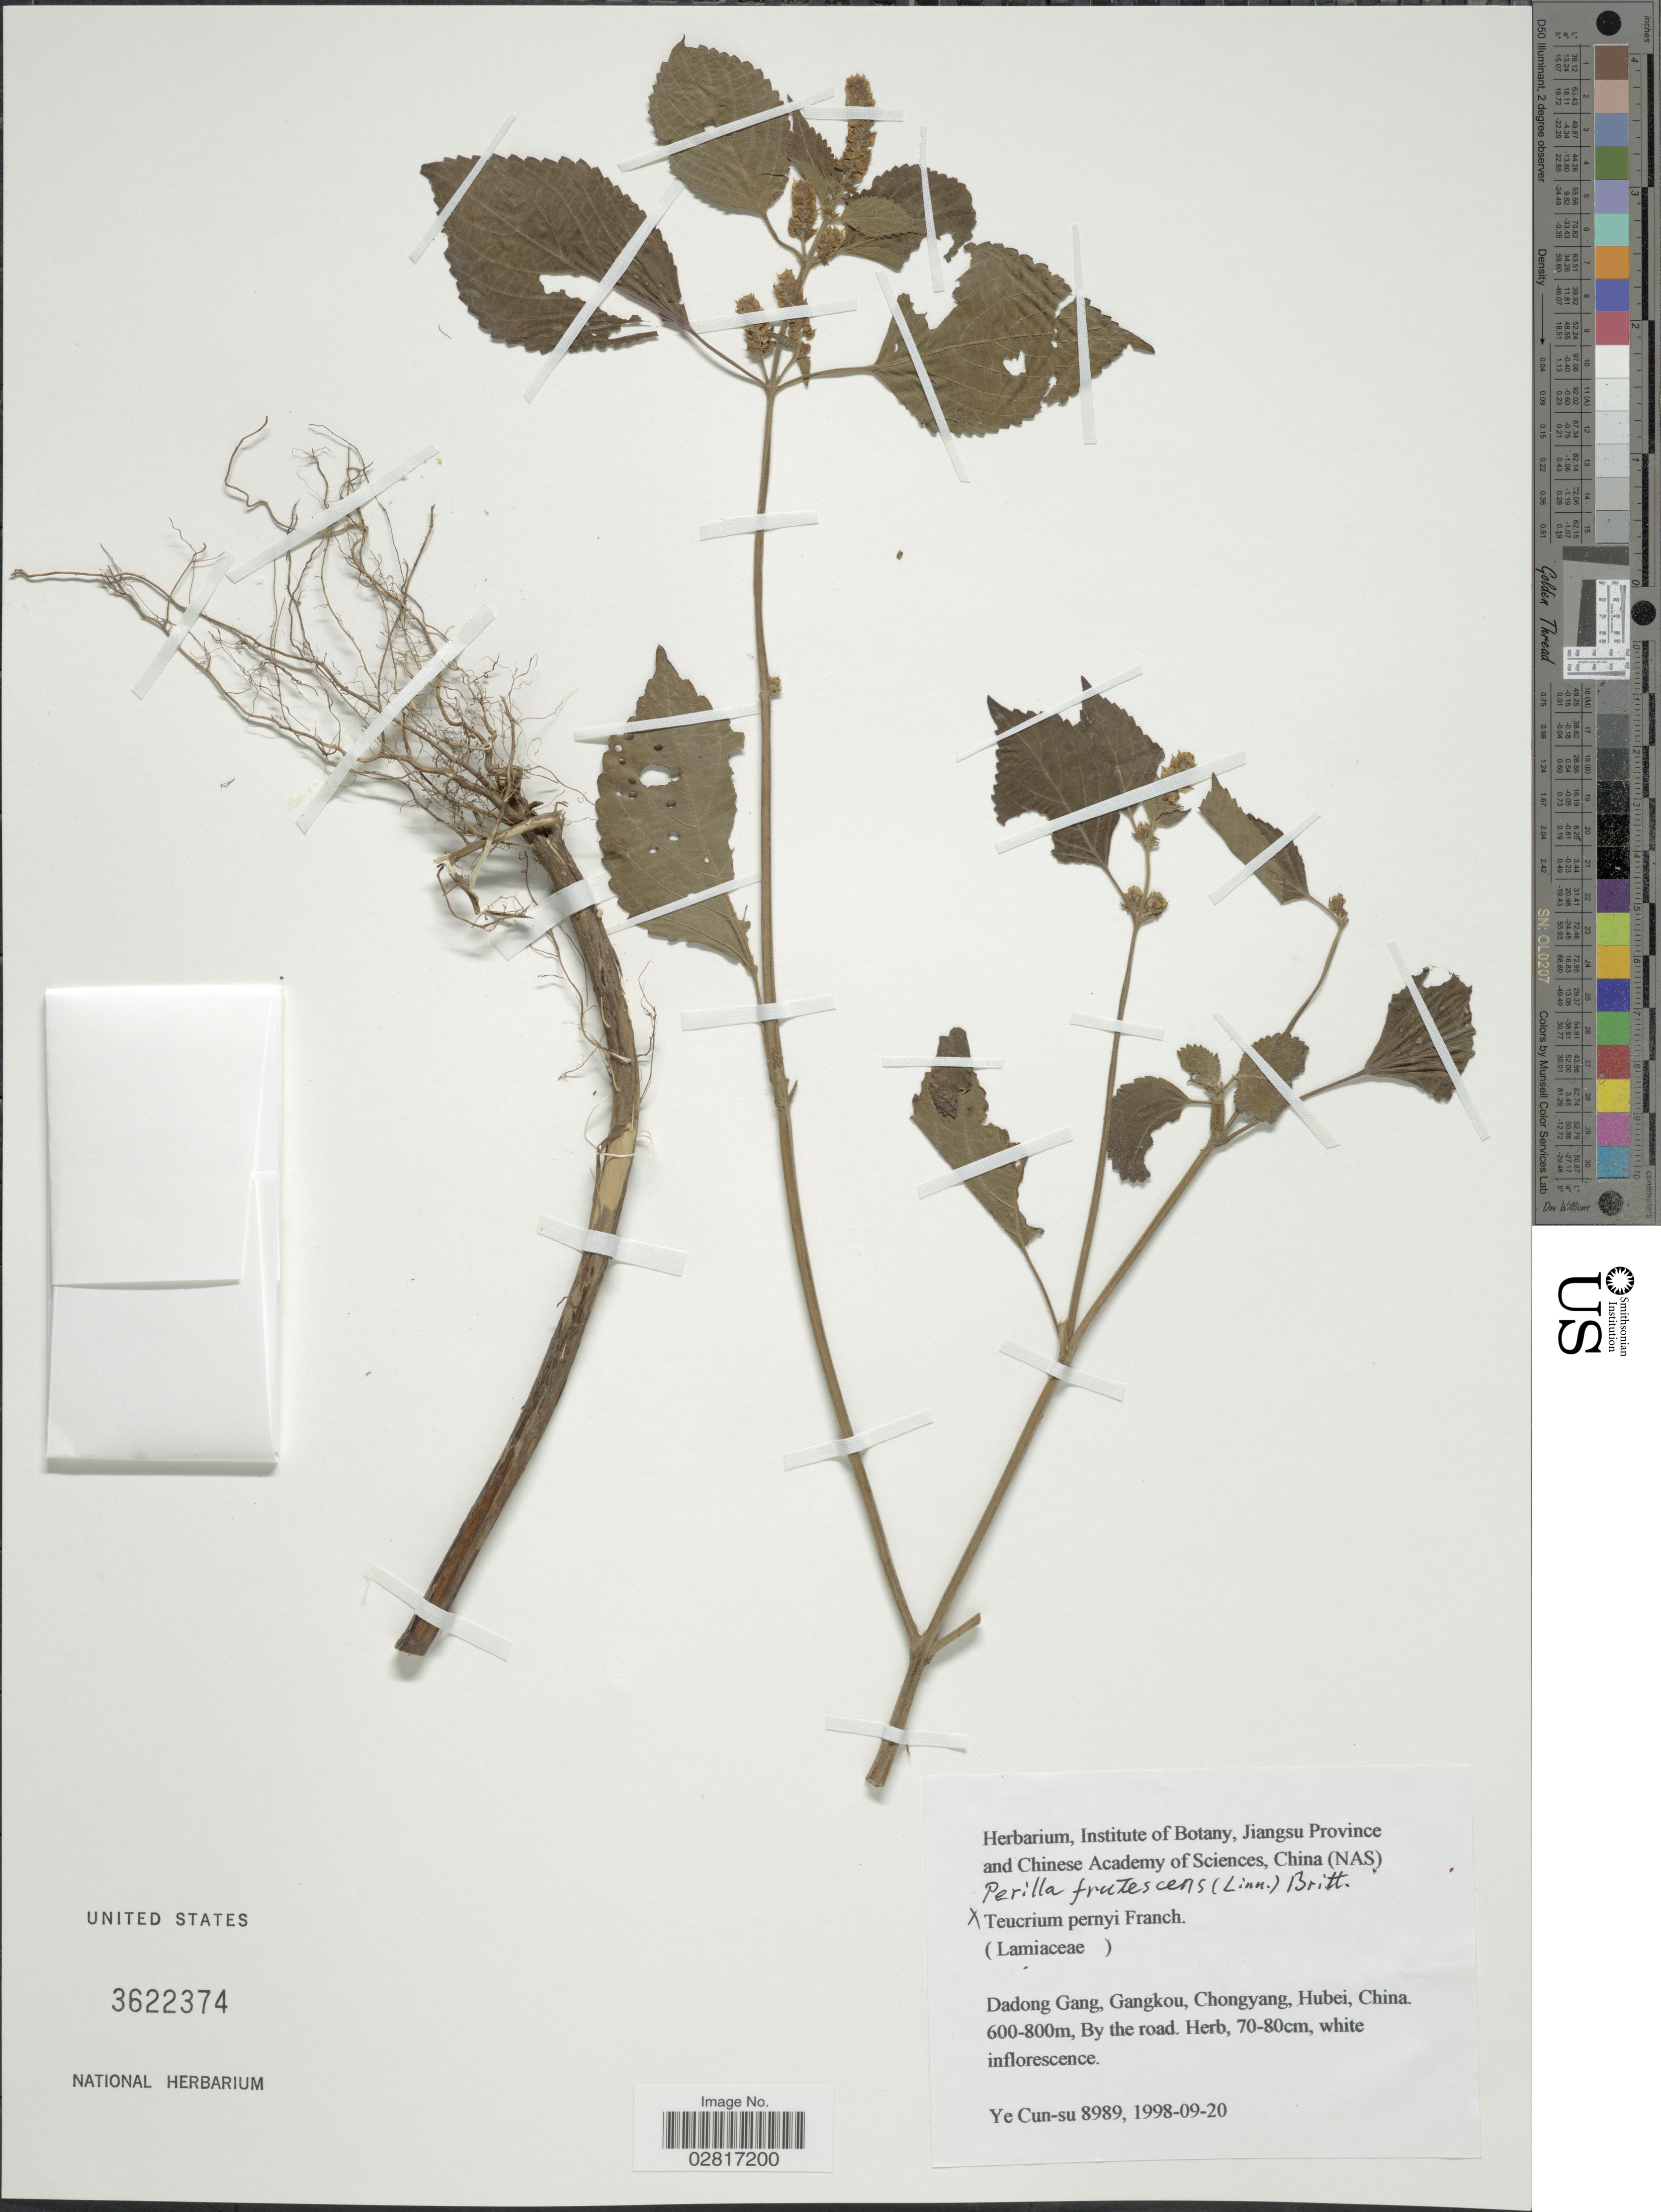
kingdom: Plantae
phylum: Tracheophyta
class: Magnoliopsida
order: Lamiales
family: Lamiaceae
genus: Perilla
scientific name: Perilla frutescens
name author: (L.) Britton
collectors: Ye Cun-su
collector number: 8989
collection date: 1998-09-20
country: China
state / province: Hubei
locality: Dadong Gang, Gangkou, Chongyang.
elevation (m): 600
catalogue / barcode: US 3622374